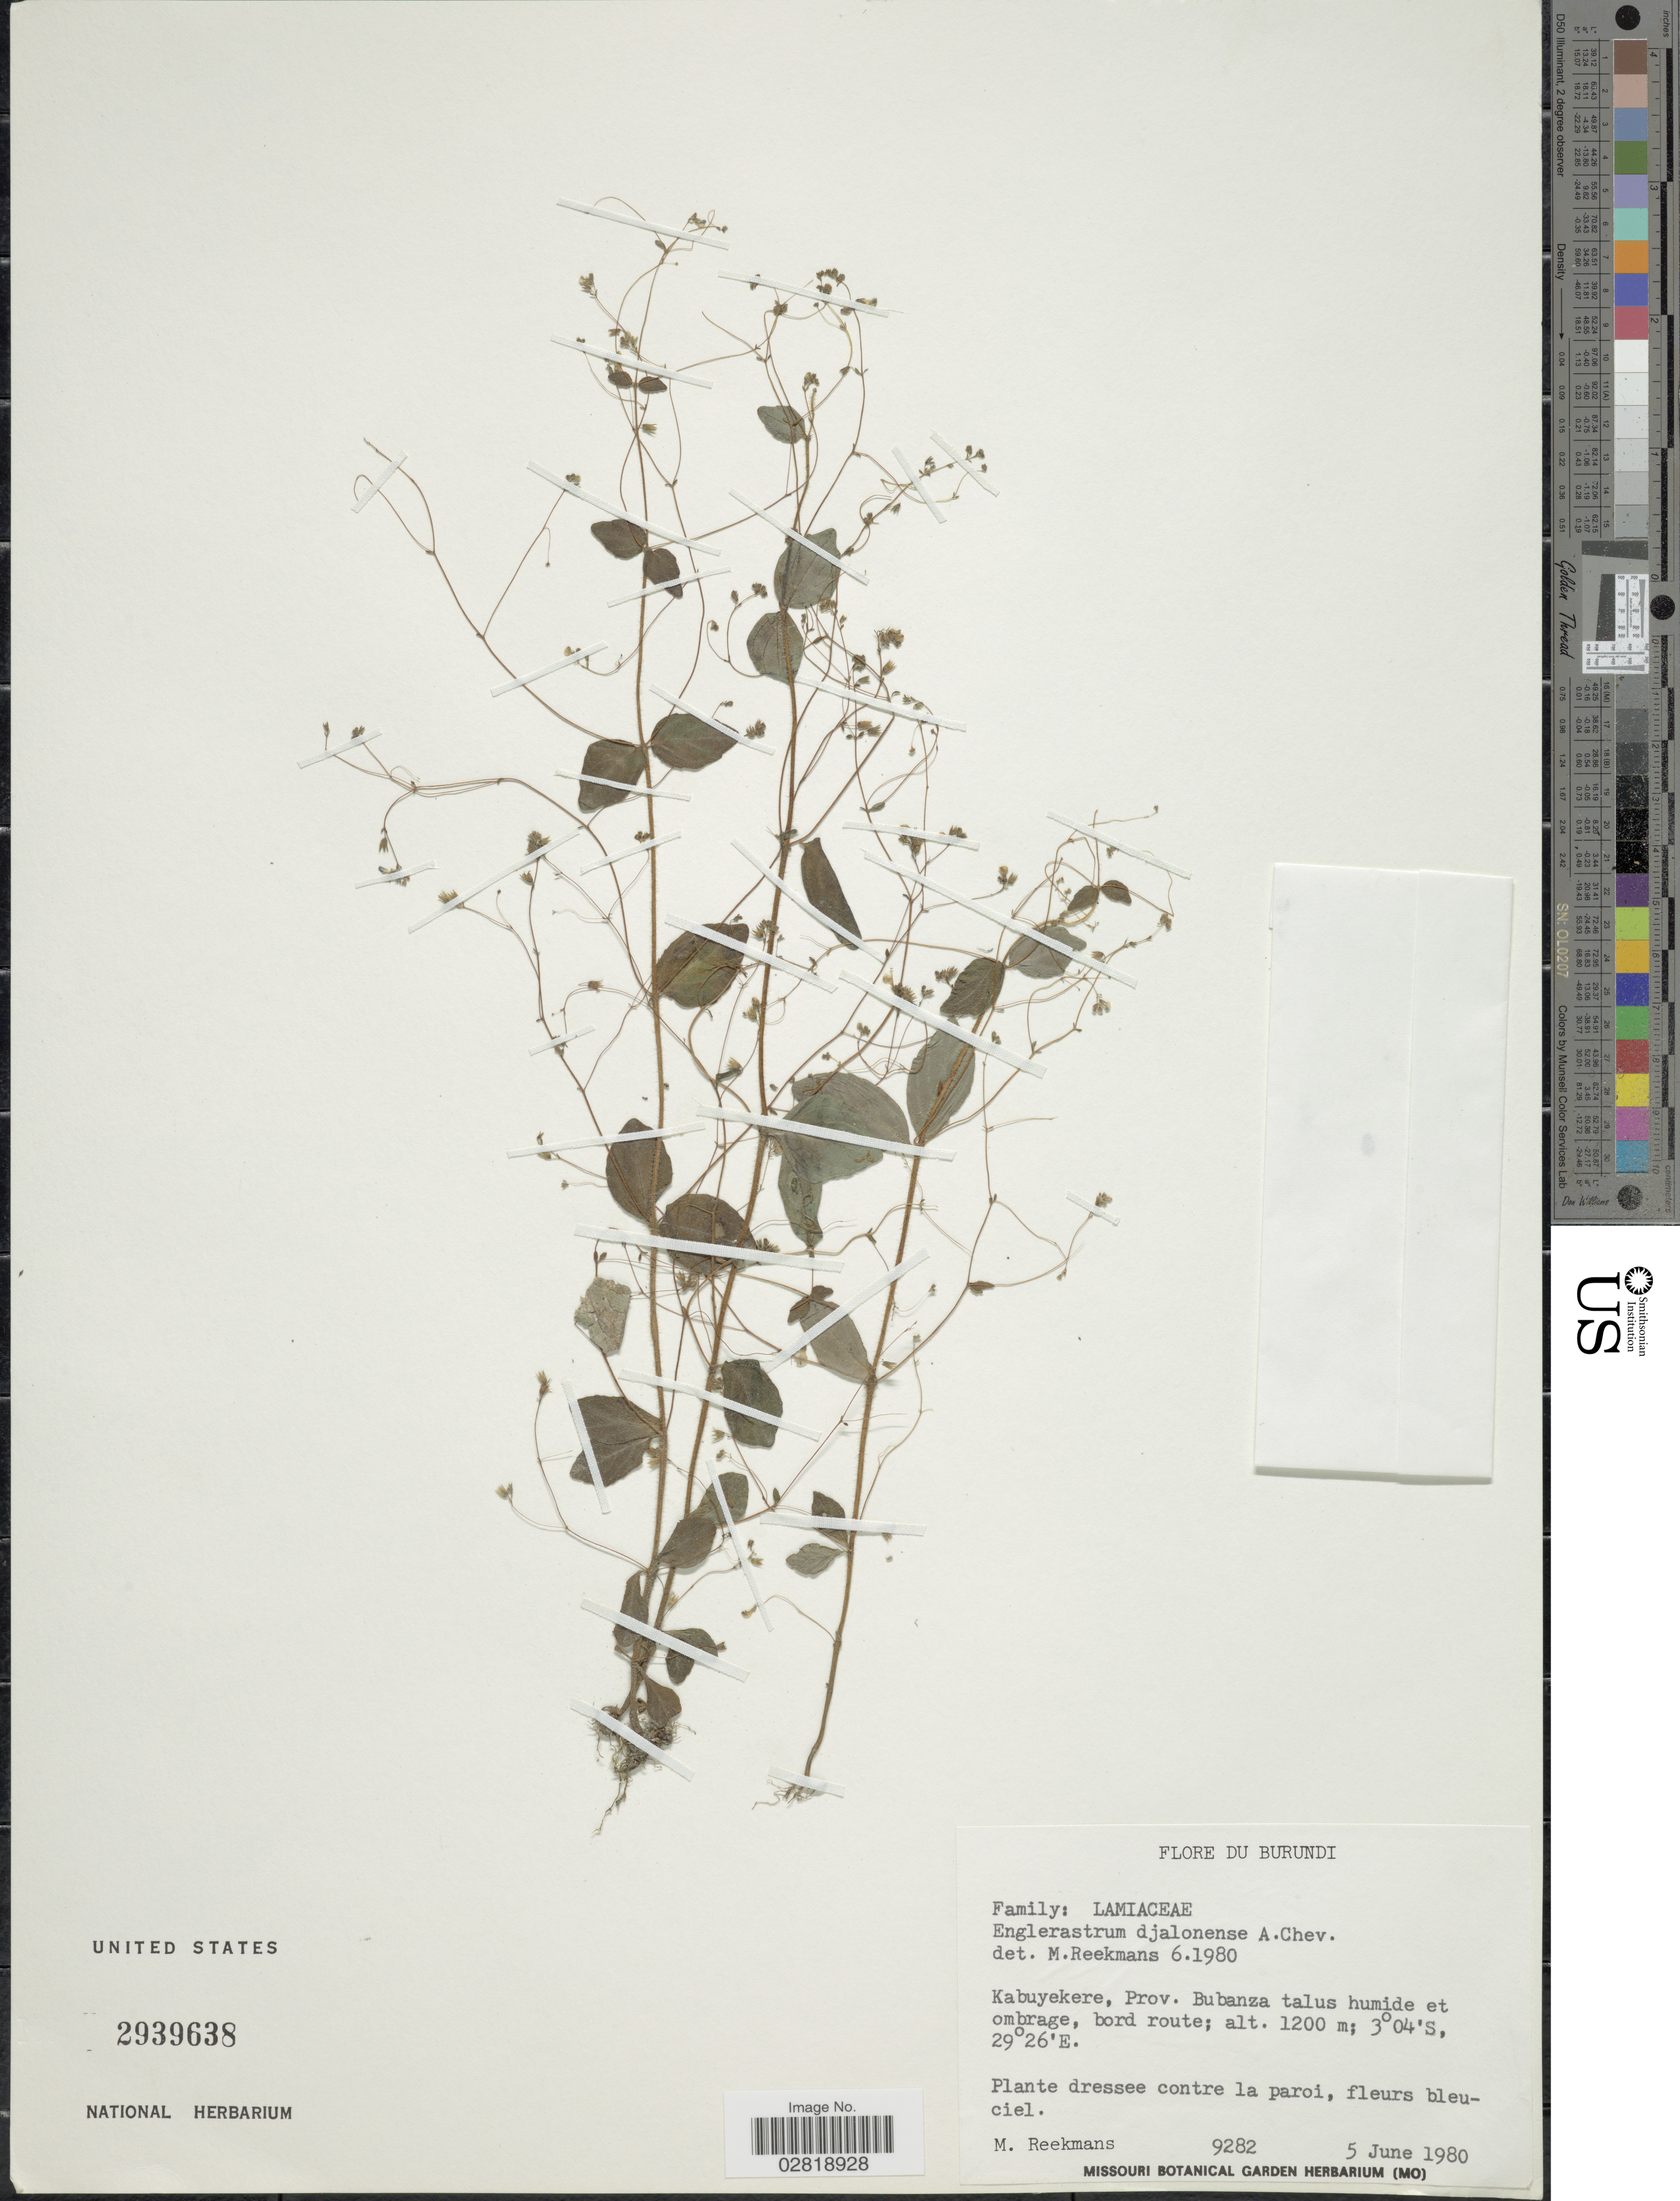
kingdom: Plantae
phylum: Tracheophyta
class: Magnoliopsida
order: Lamiales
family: Lamiaceae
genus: Englerastrum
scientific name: Englerastrum djalonense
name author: A. Chev.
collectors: M. Reekmans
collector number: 9282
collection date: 1980-06-05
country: Burundi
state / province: Bubanza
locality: Kabuyekere.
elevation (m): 1200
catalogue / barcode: US 2939638